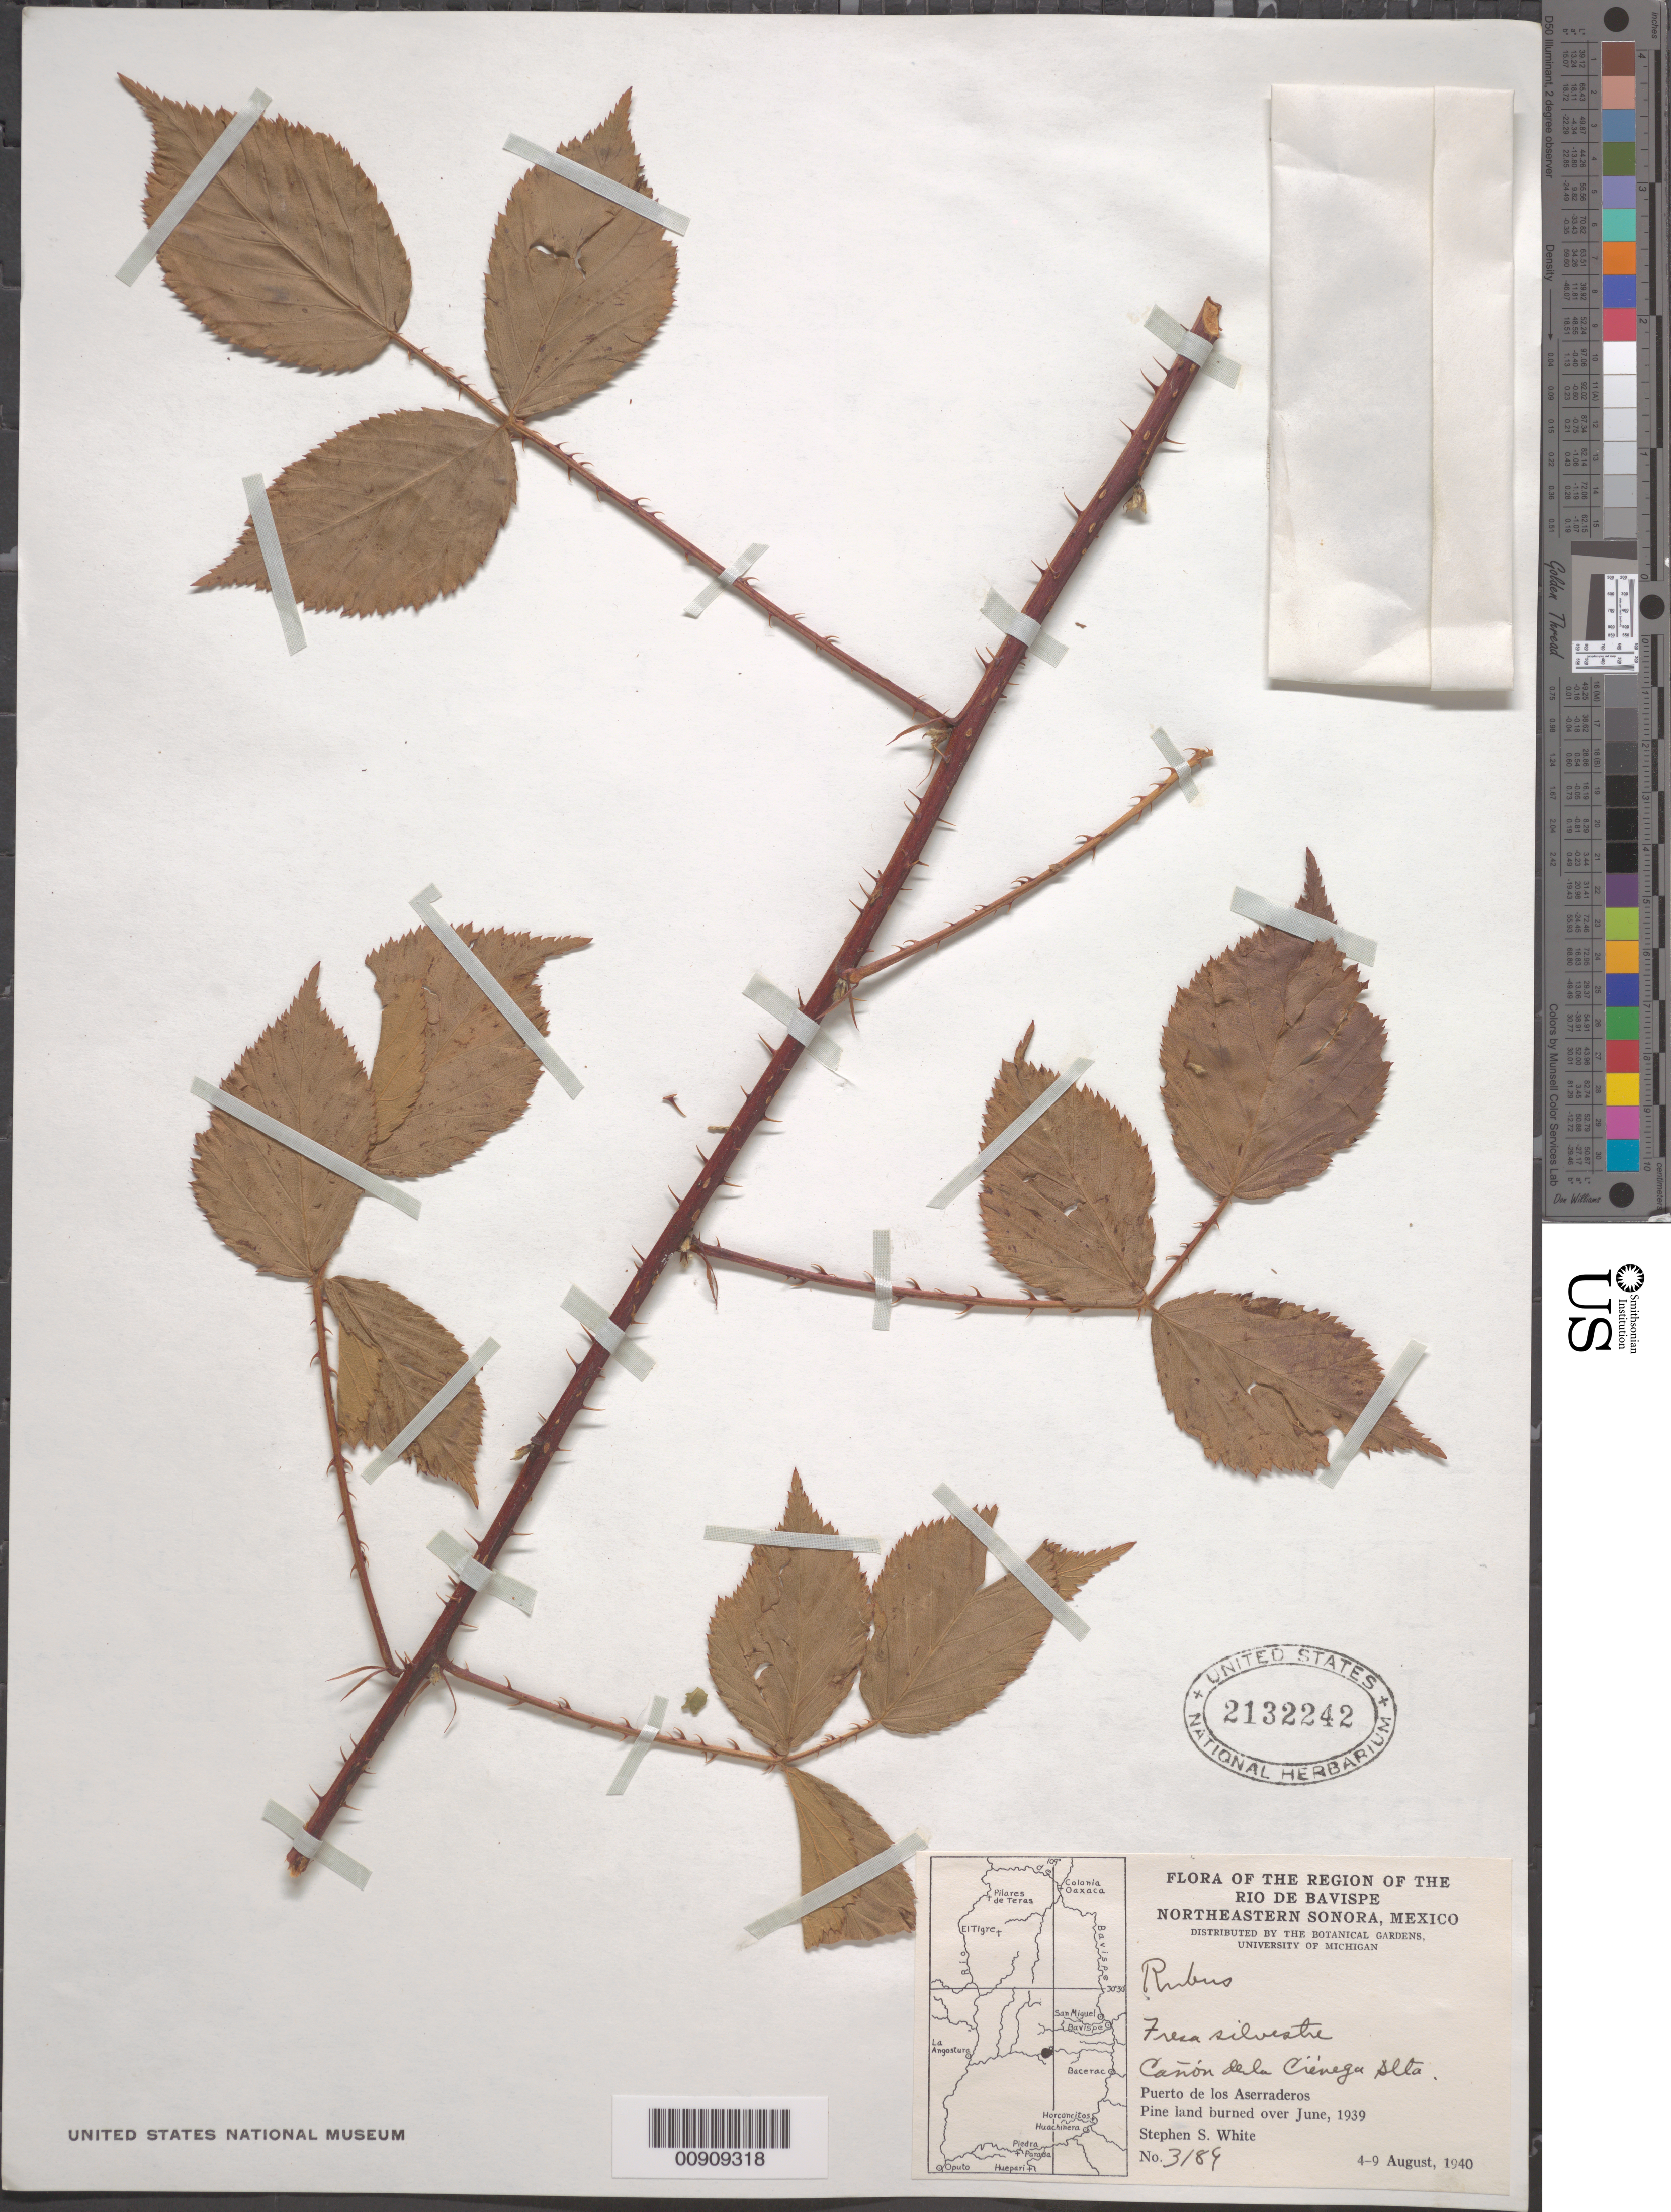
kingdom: Plantae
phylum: Tracheophyta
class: Magnoliopsida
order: Rosales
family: Rosaceae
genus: Rubus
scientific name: Rubus sp.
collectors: S. S. White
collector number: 3189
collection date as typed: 04 Aug 1940 to 09 Aug 1940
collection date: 1940-08-04/1940-08-09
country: Mexico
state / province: Sonora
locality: Cañon de la Ciéenga Alta. Puerto de los Aserraderos. Region of the Río Bavispe, Northeastern Sonora.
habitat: Pine land burned over June, 1939.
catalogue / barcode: US 2132242